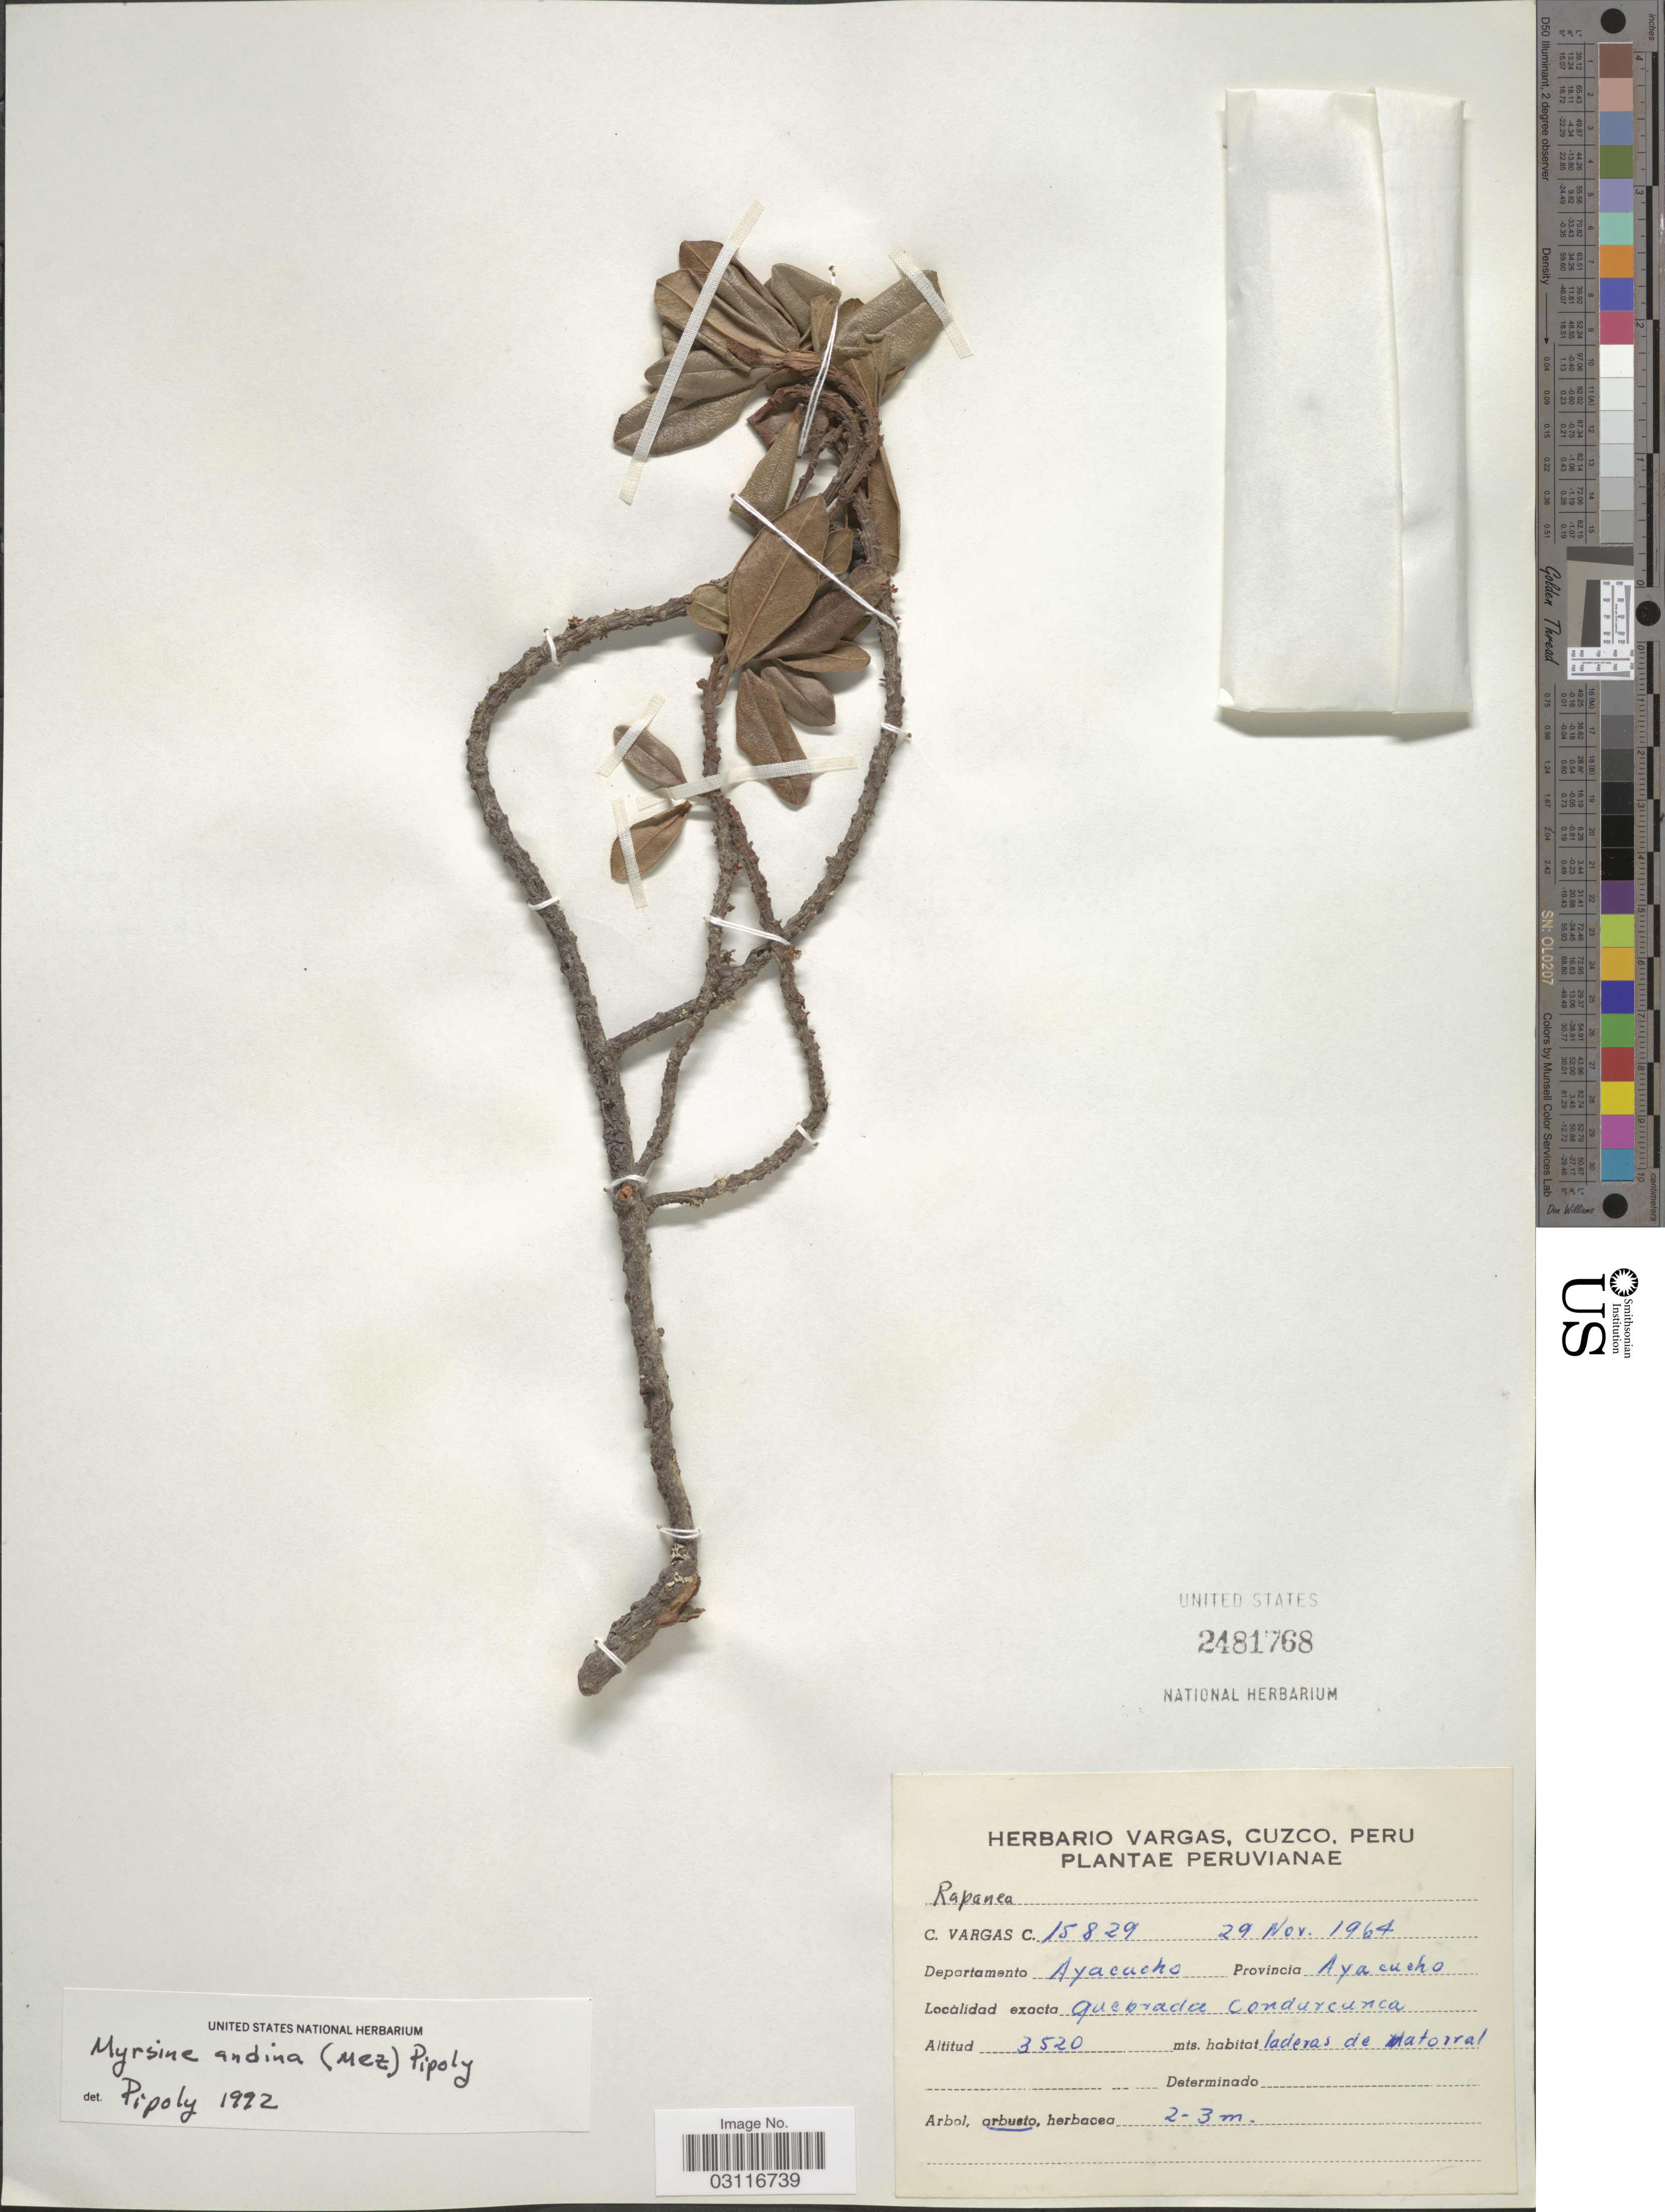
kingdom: Plantae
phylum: Tracheophyta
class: Magnoliopsida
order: Ericales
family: Primulaceae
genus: Myrsine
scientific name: Myrsine andina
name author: (Mez) Pipoly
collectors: C. Vargas Calderón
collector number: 15829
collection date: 1964-11-29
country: Peru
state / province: Ayacucho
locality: Departamento Ayacucho. Provincia Ayacucho.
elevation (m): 3520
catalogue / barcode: US 2481768